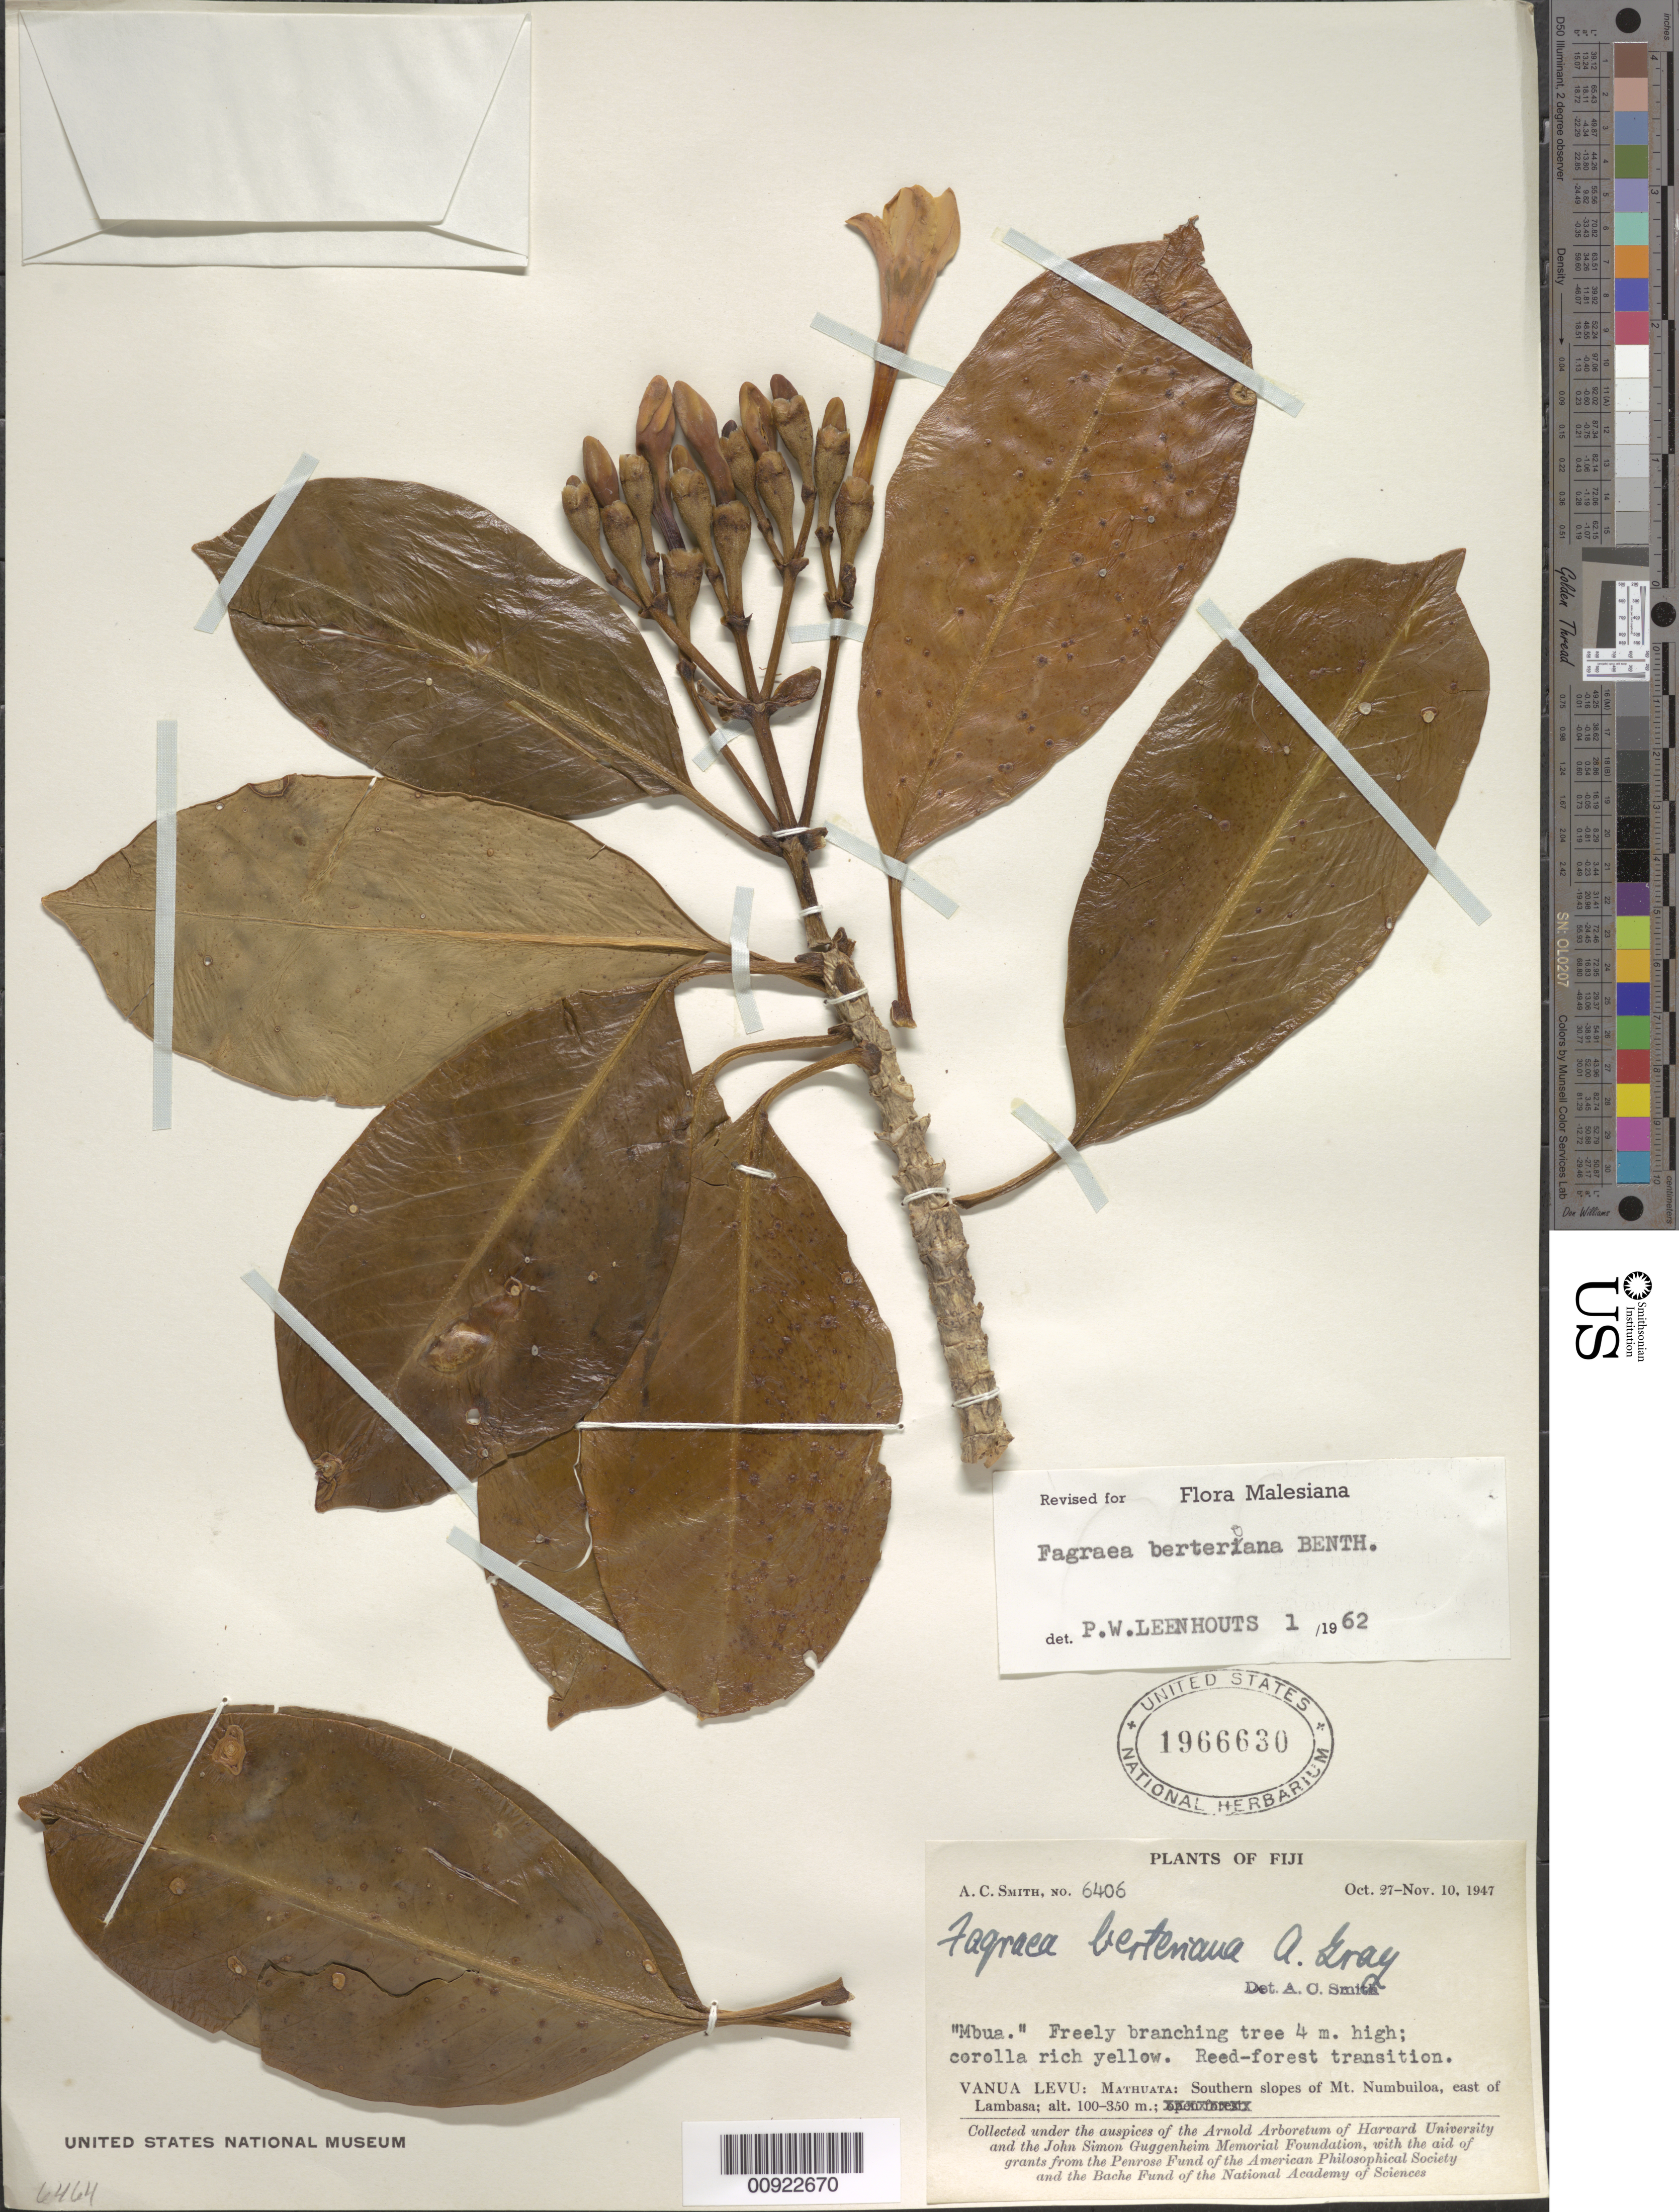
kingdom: Plantae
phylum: Tracheophyta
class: Magnoliopsida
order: Gentianales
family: Gentianaceae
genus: Fagraea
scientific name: Fagraea berteroana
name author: A. Gray ex Benth.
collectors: C. A. Smith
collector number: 6406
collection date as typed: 29 Oct 1947 to 06 Nov 1947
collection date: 1947-10-29/1947-11-06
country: Fiji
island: Macuata-i-wai [Mathuata-i-wai]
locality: Mathuata: Summit ridge of Mt. Numbuiloa, east of Lanbasa.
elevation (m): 500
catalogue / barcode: US 1966630